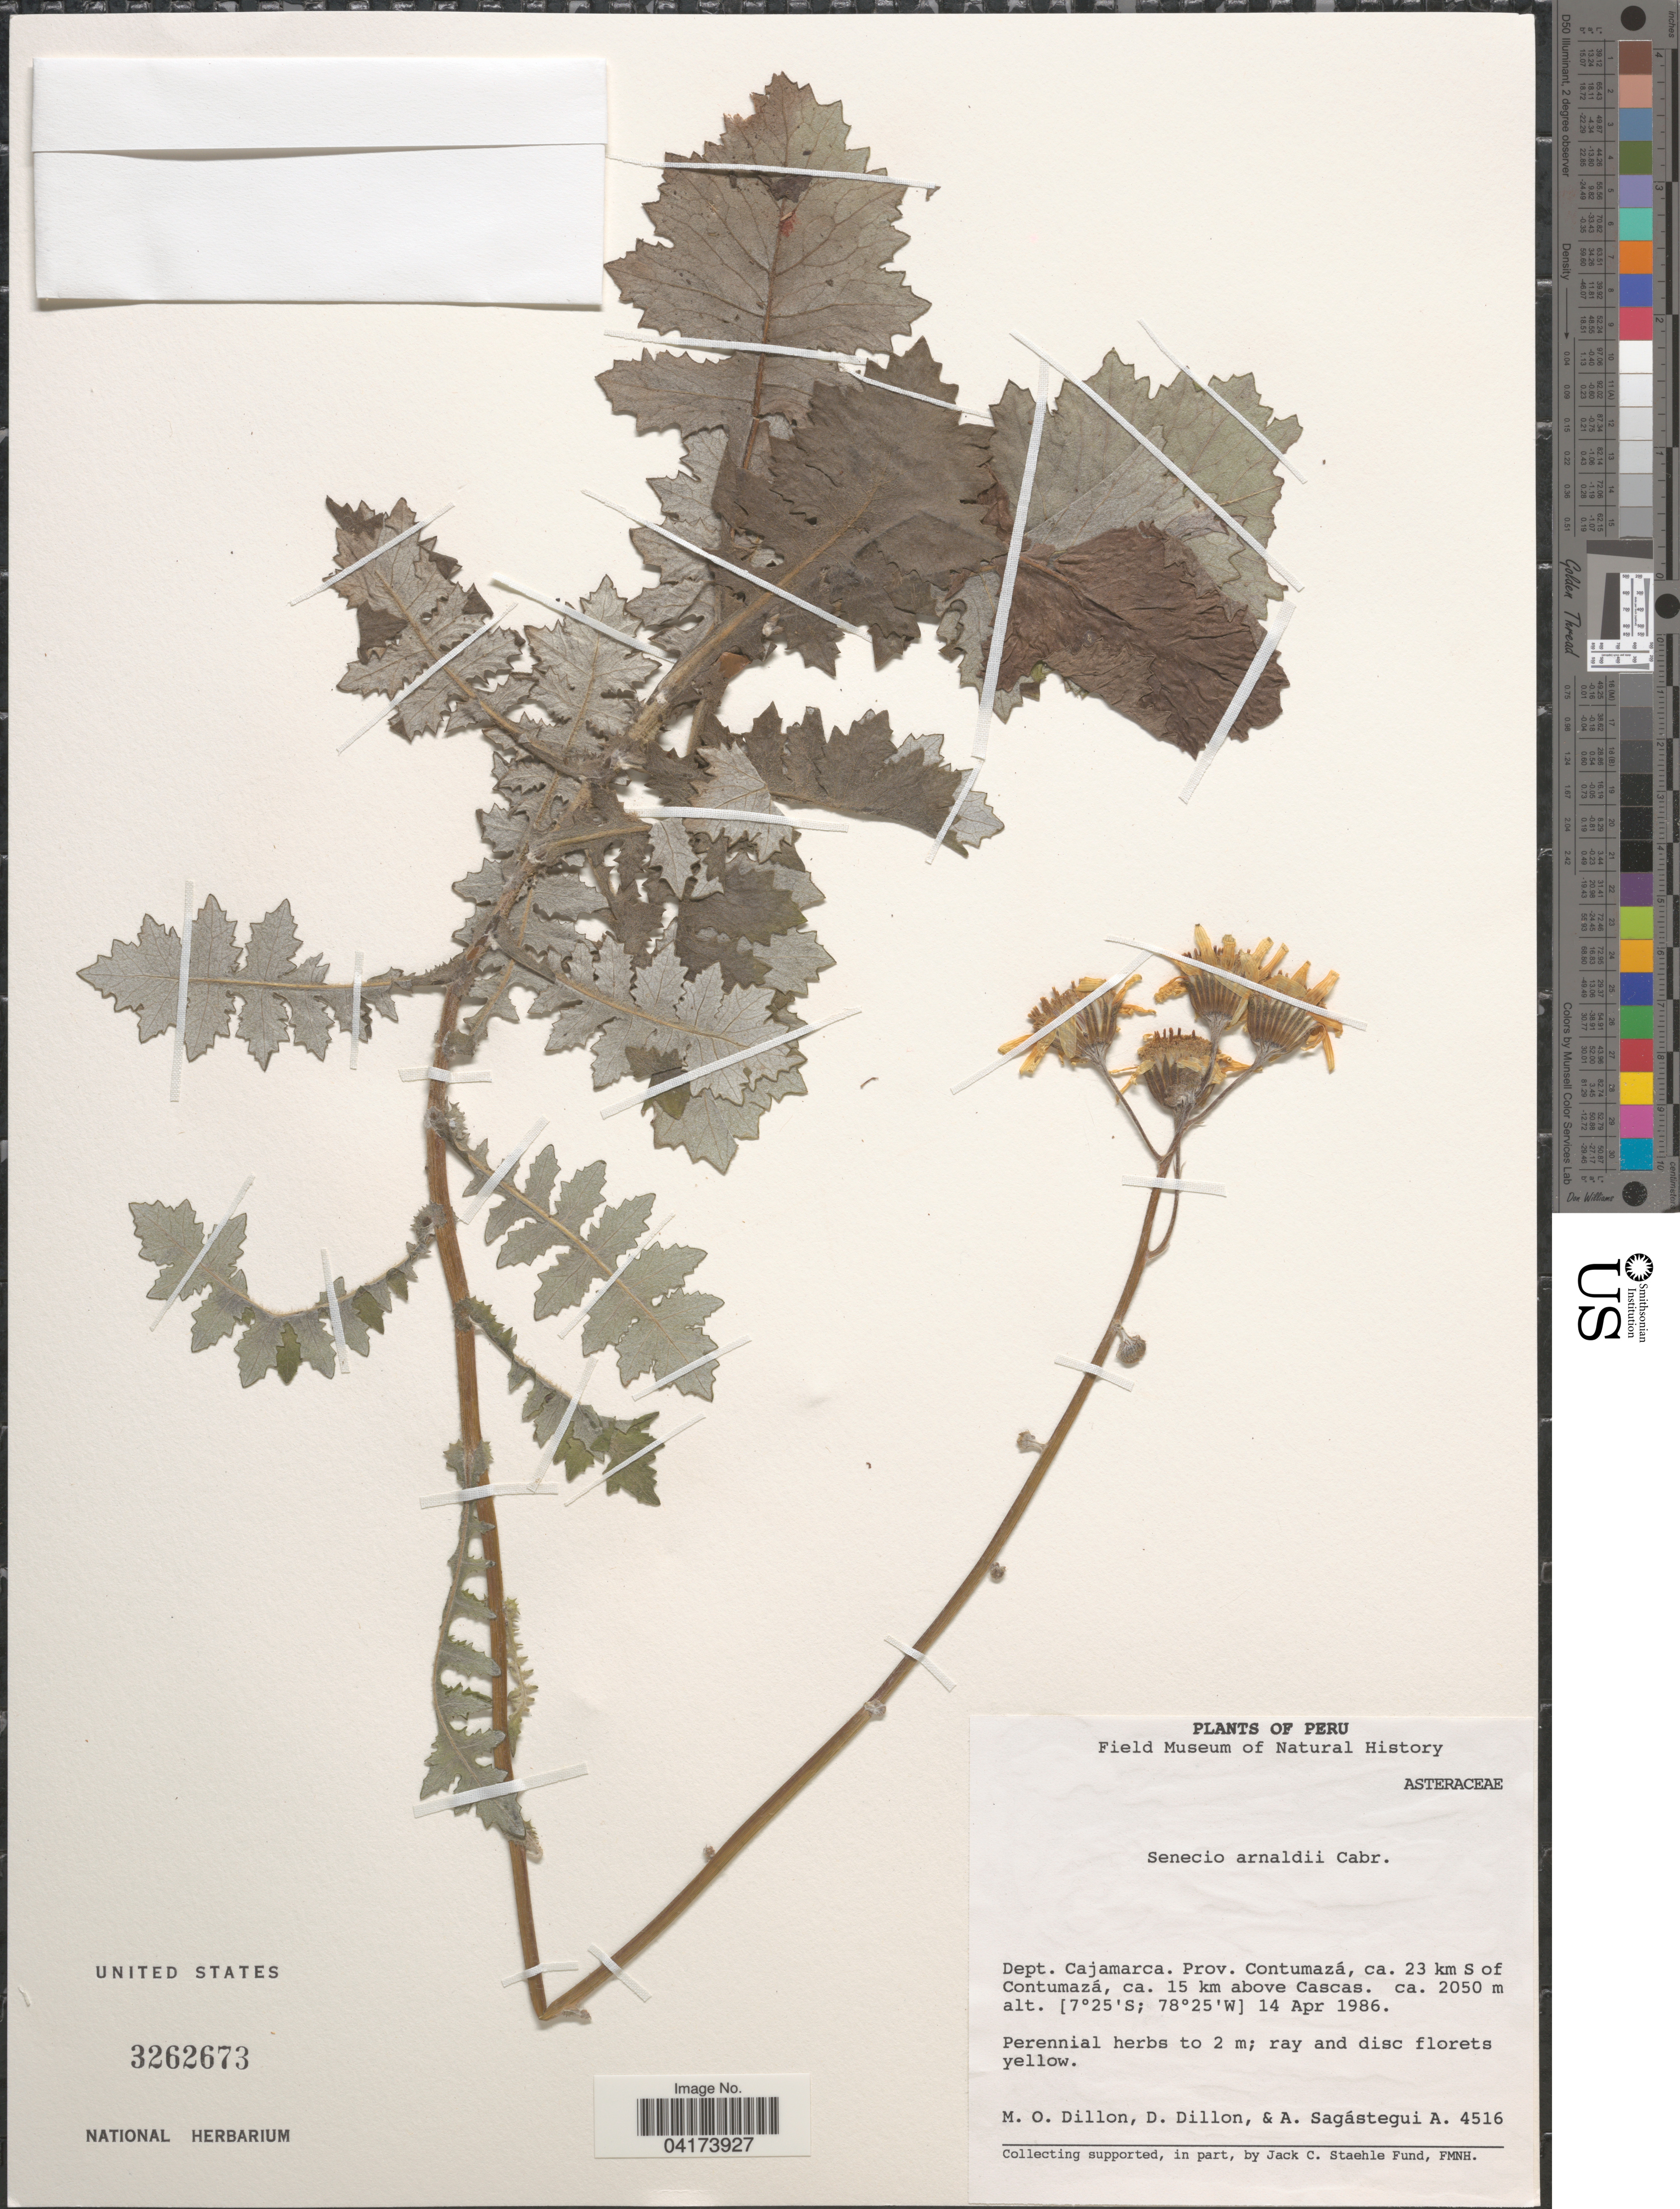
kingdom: Plantae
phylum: Tracheophyta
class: Magnoliopsida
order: Asterales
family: Asteraceae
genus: Senecio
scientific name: Senecio arnaldii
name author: Cabrera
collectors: M. O. Dillon, D. Dillon & A. Sagástegui A.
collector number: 4516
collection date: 1986-04-14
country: Peru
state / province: Cajamarca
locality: Dept. Cajamarca. Prov. Contumazá, ca. 23 km S of Contumazá, ca. 15 km above Cascas.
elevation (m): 2050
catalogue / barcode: US 3262673